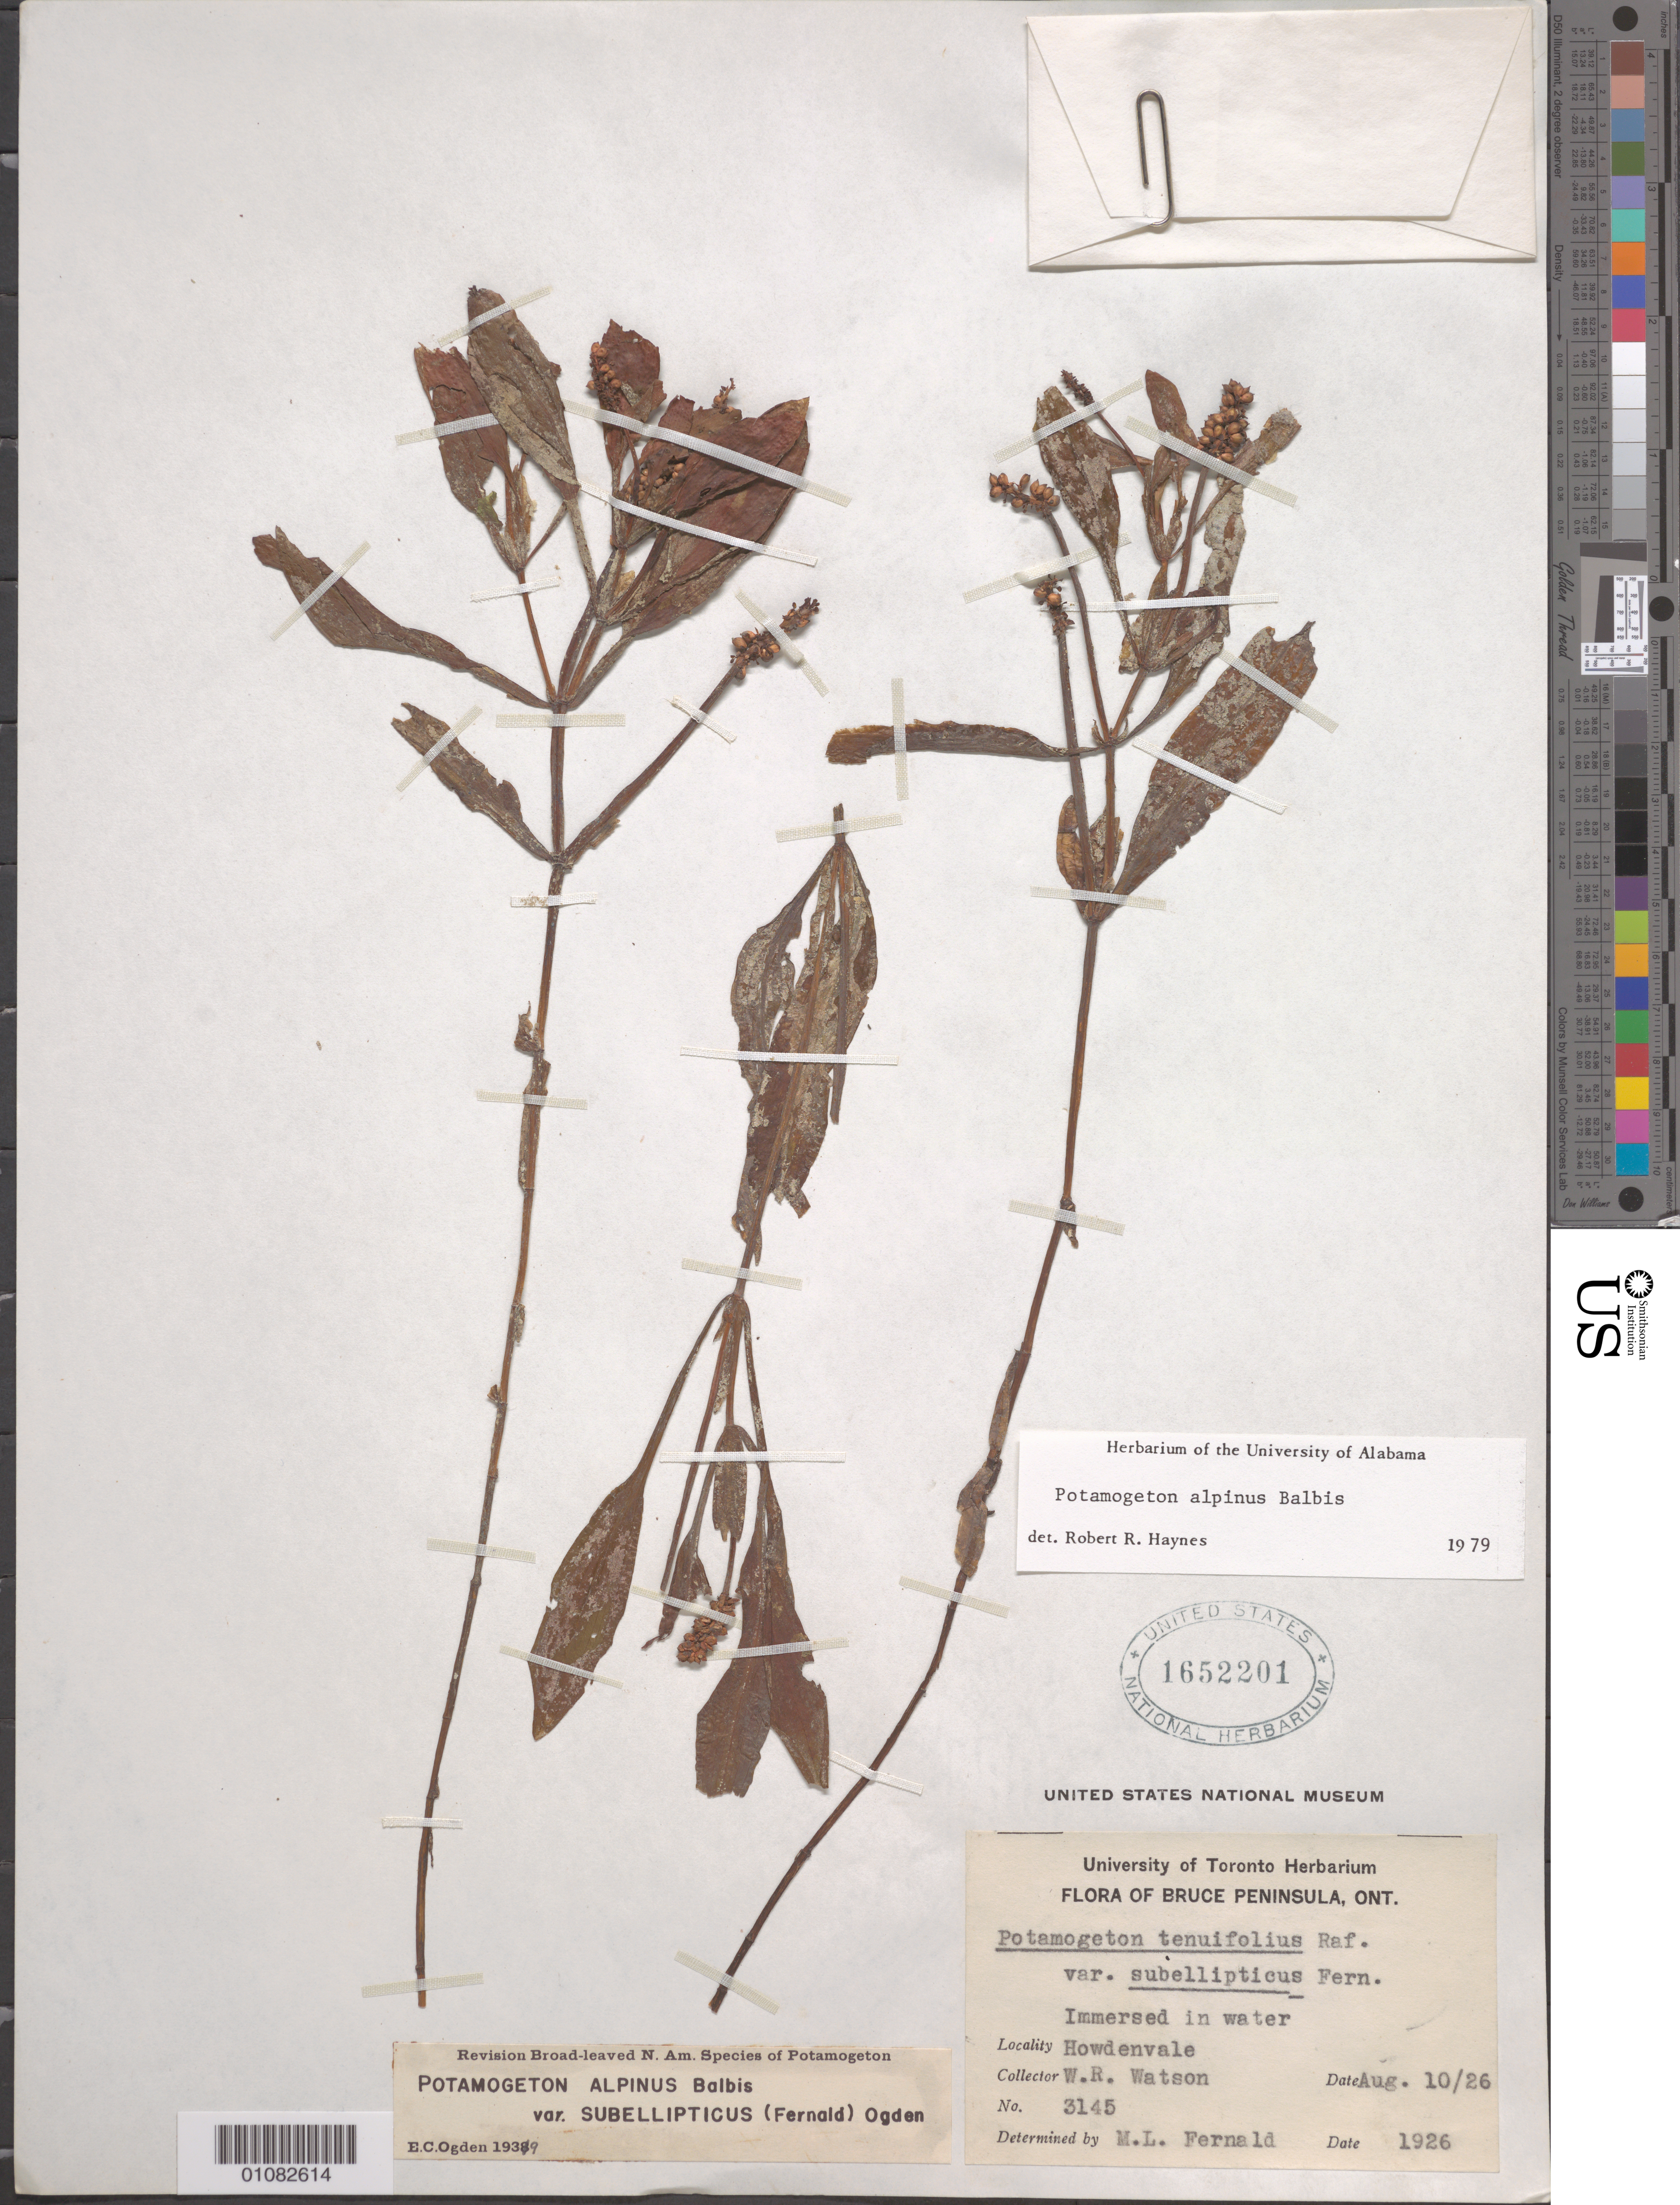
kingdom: Plantae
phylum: Tracheophyta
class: Liliopsida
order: Alismatales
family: Potamogetonaceae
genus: Potamogeton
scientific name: Potamogeton alpinus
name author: Balb.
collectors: W. R. Watson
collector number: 3145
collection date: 1926-08-10/1926-08-26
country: Canada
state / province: Ontario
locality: Howdenvale, Bruce Peninsula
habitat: Immersed in water.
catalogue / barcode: US 1652201